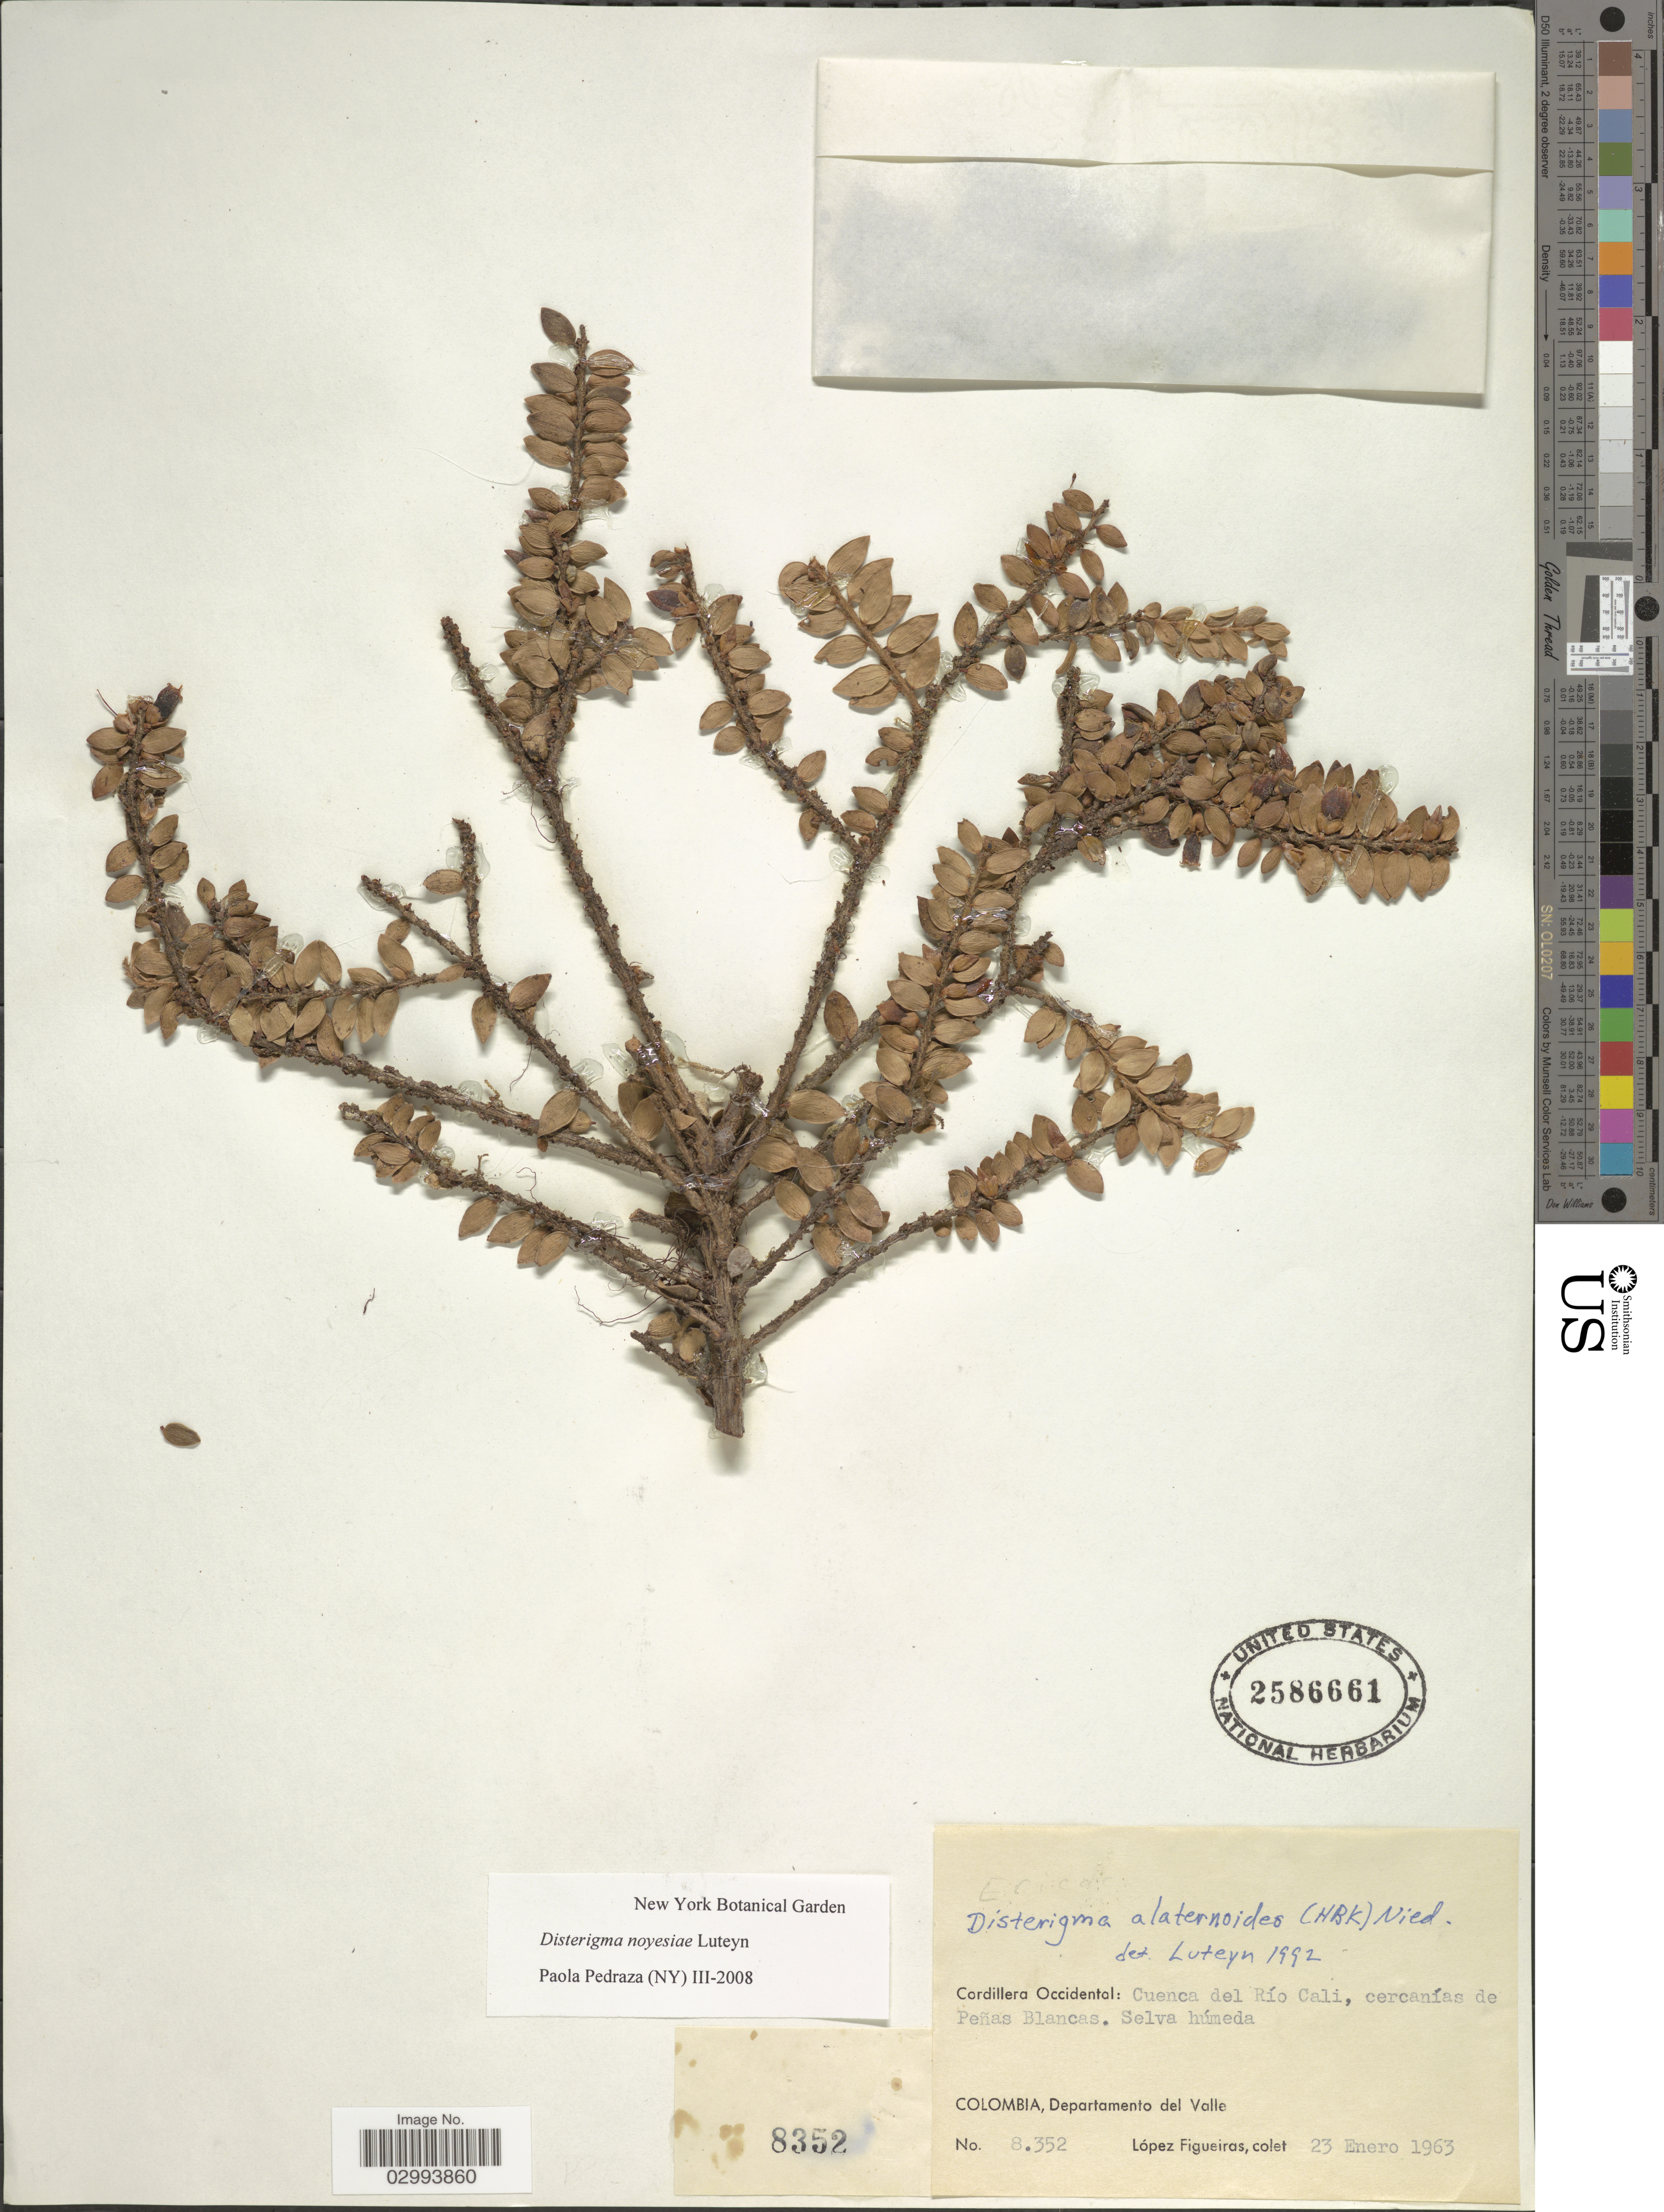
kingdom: Plantae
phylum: Tracheophyta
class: Magnoliopsida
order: Ericales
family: Ericaceae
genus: Disterigma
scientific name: Disterigma noyesiae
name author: Luteyn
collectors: M. López Figueiras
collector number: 8352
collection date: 1963-01-23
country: Colombia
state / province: Valle del Cauca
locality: Cordillera Occidental: Cuenca del Río Cali, cercanías de Peñas Blancas. Selva húmeda. Departamento del Valle.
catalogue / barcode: US 2586661